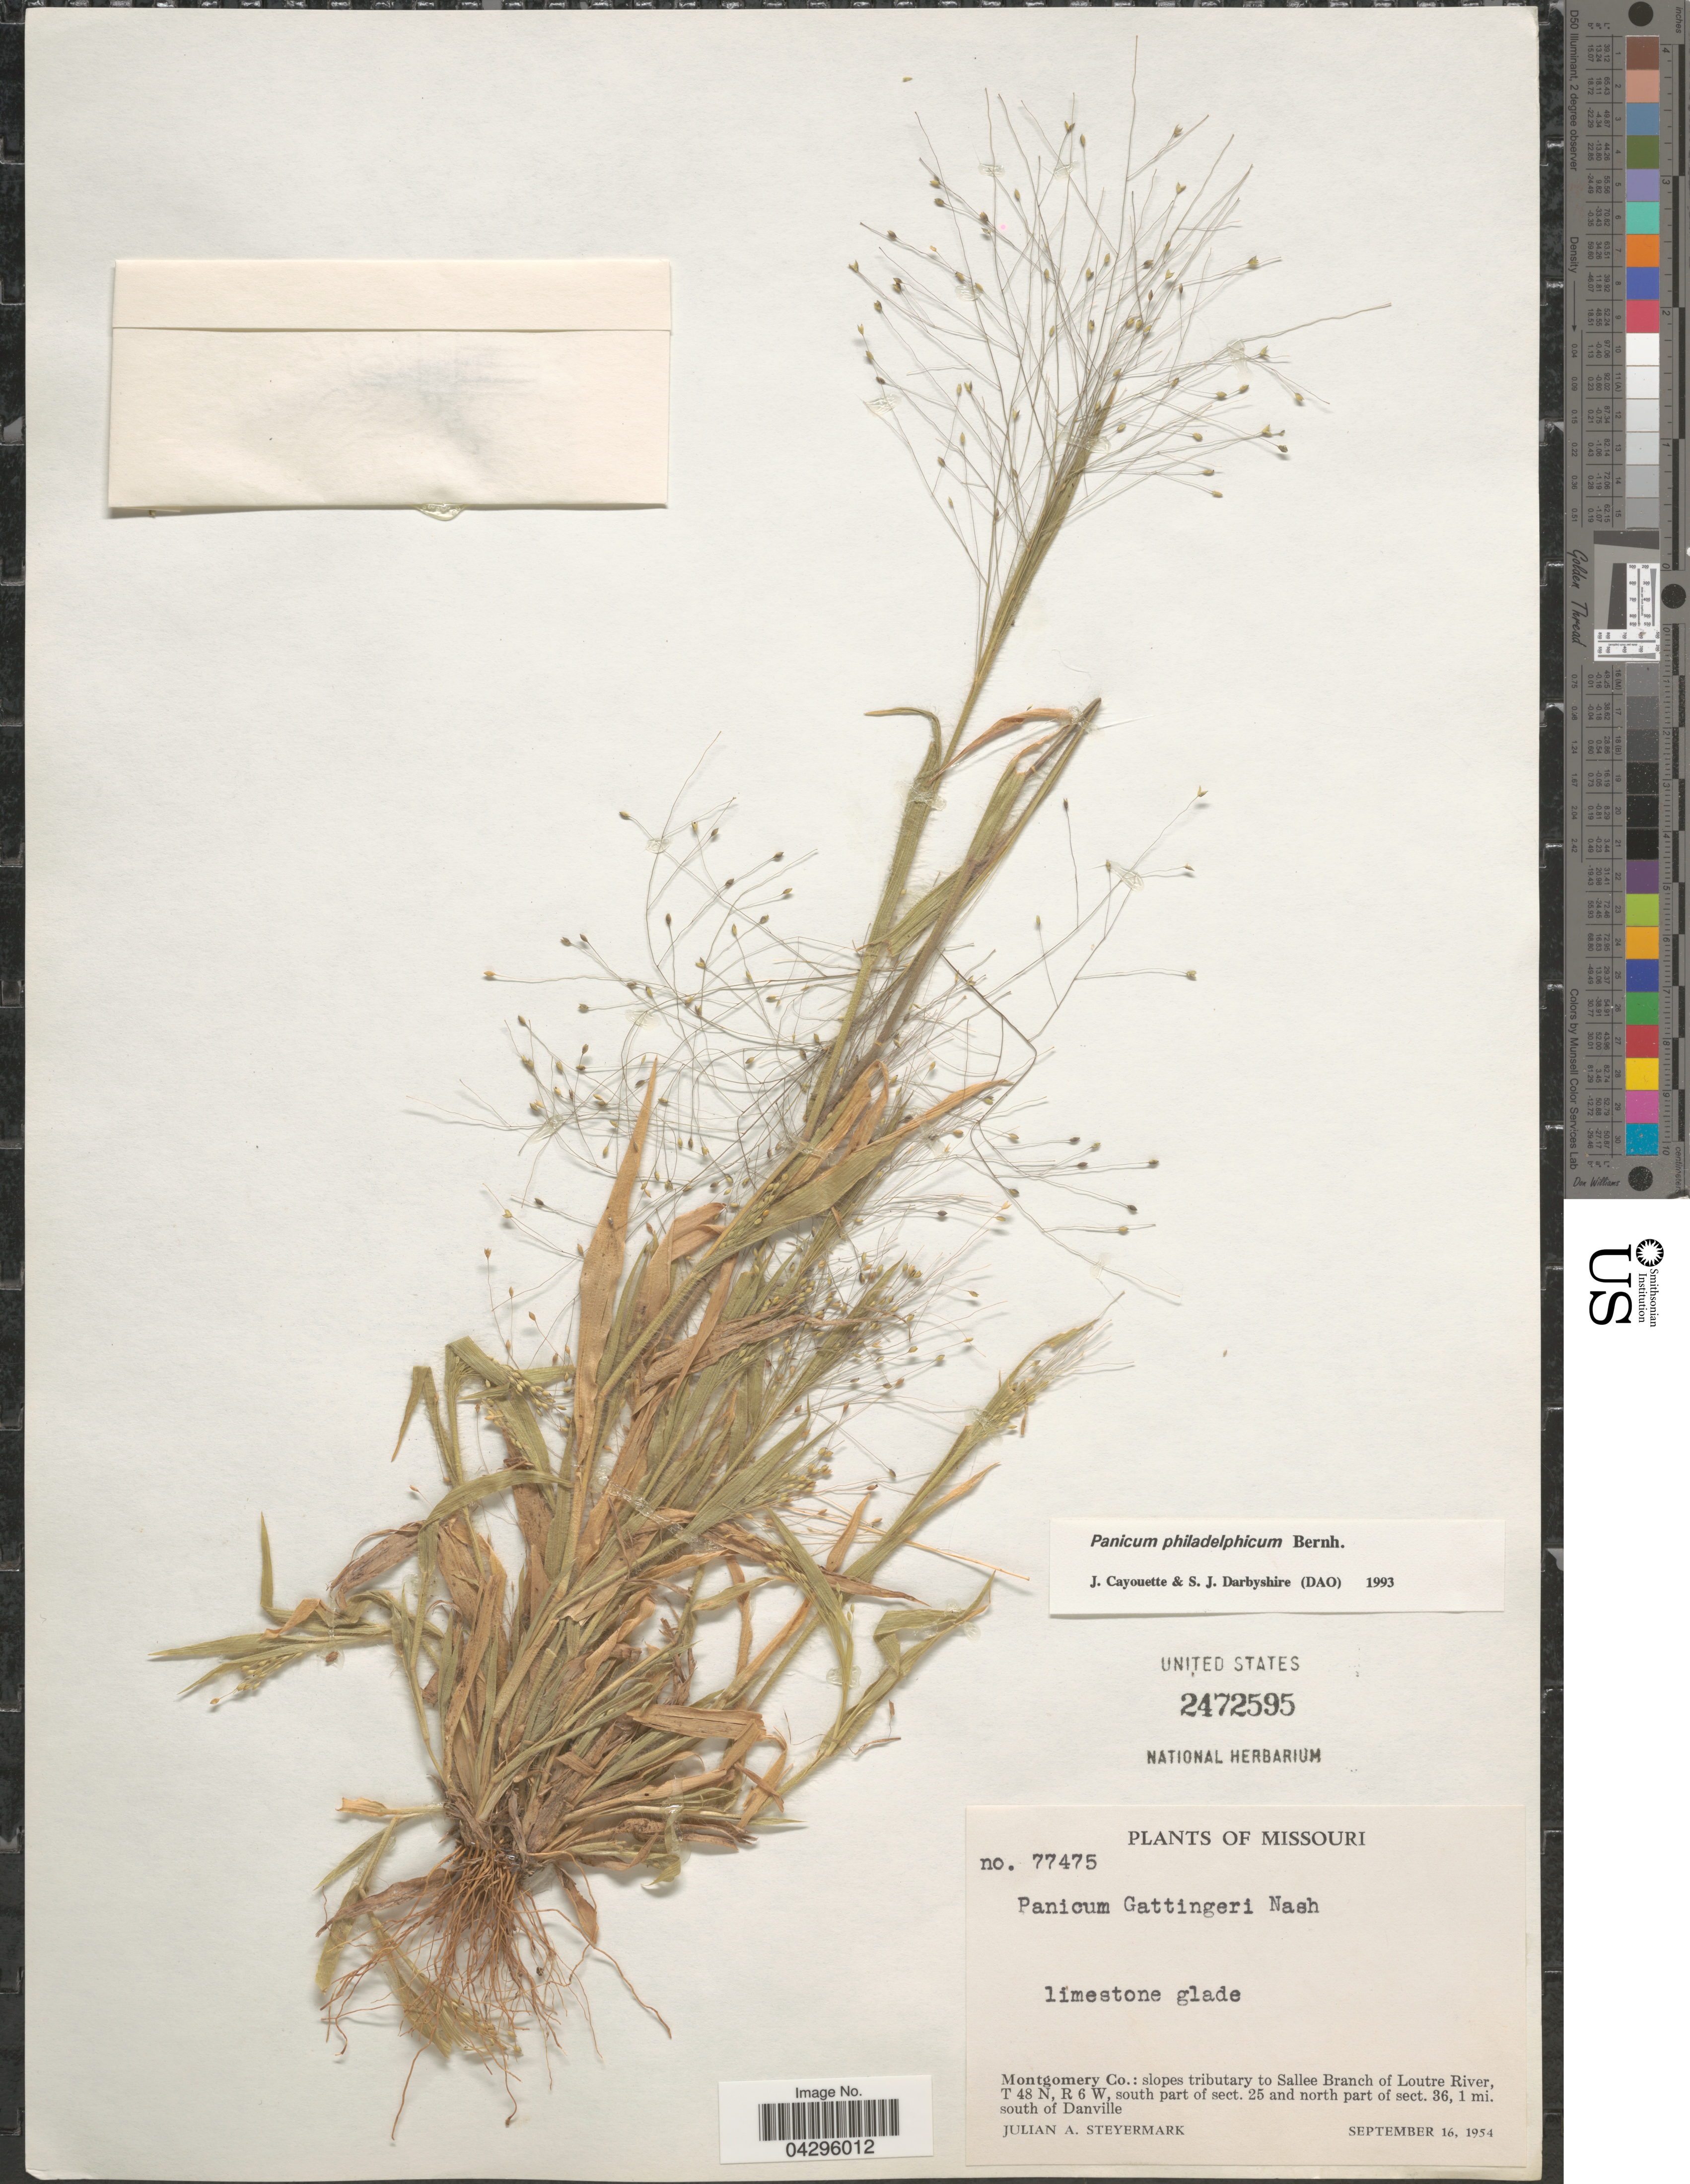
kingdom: Plantae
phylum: Tracheophyta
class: Liliopsida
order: Poales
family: Poaceae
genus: Panicum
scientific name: Panicum philadelphicum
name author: Bernh. ex Trin.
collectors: J. Steyermark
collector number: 77475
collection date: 1954-09-16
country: United States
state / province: Missouri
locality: Limestone glade. Montgomery Co.: slopes tributary to Sallee Branch of Loutre River, T 48 N, R 6 W, south part of sect. 25 and north part of sect. 36, 1 mi. south of Danville.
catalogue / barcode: US 2472595